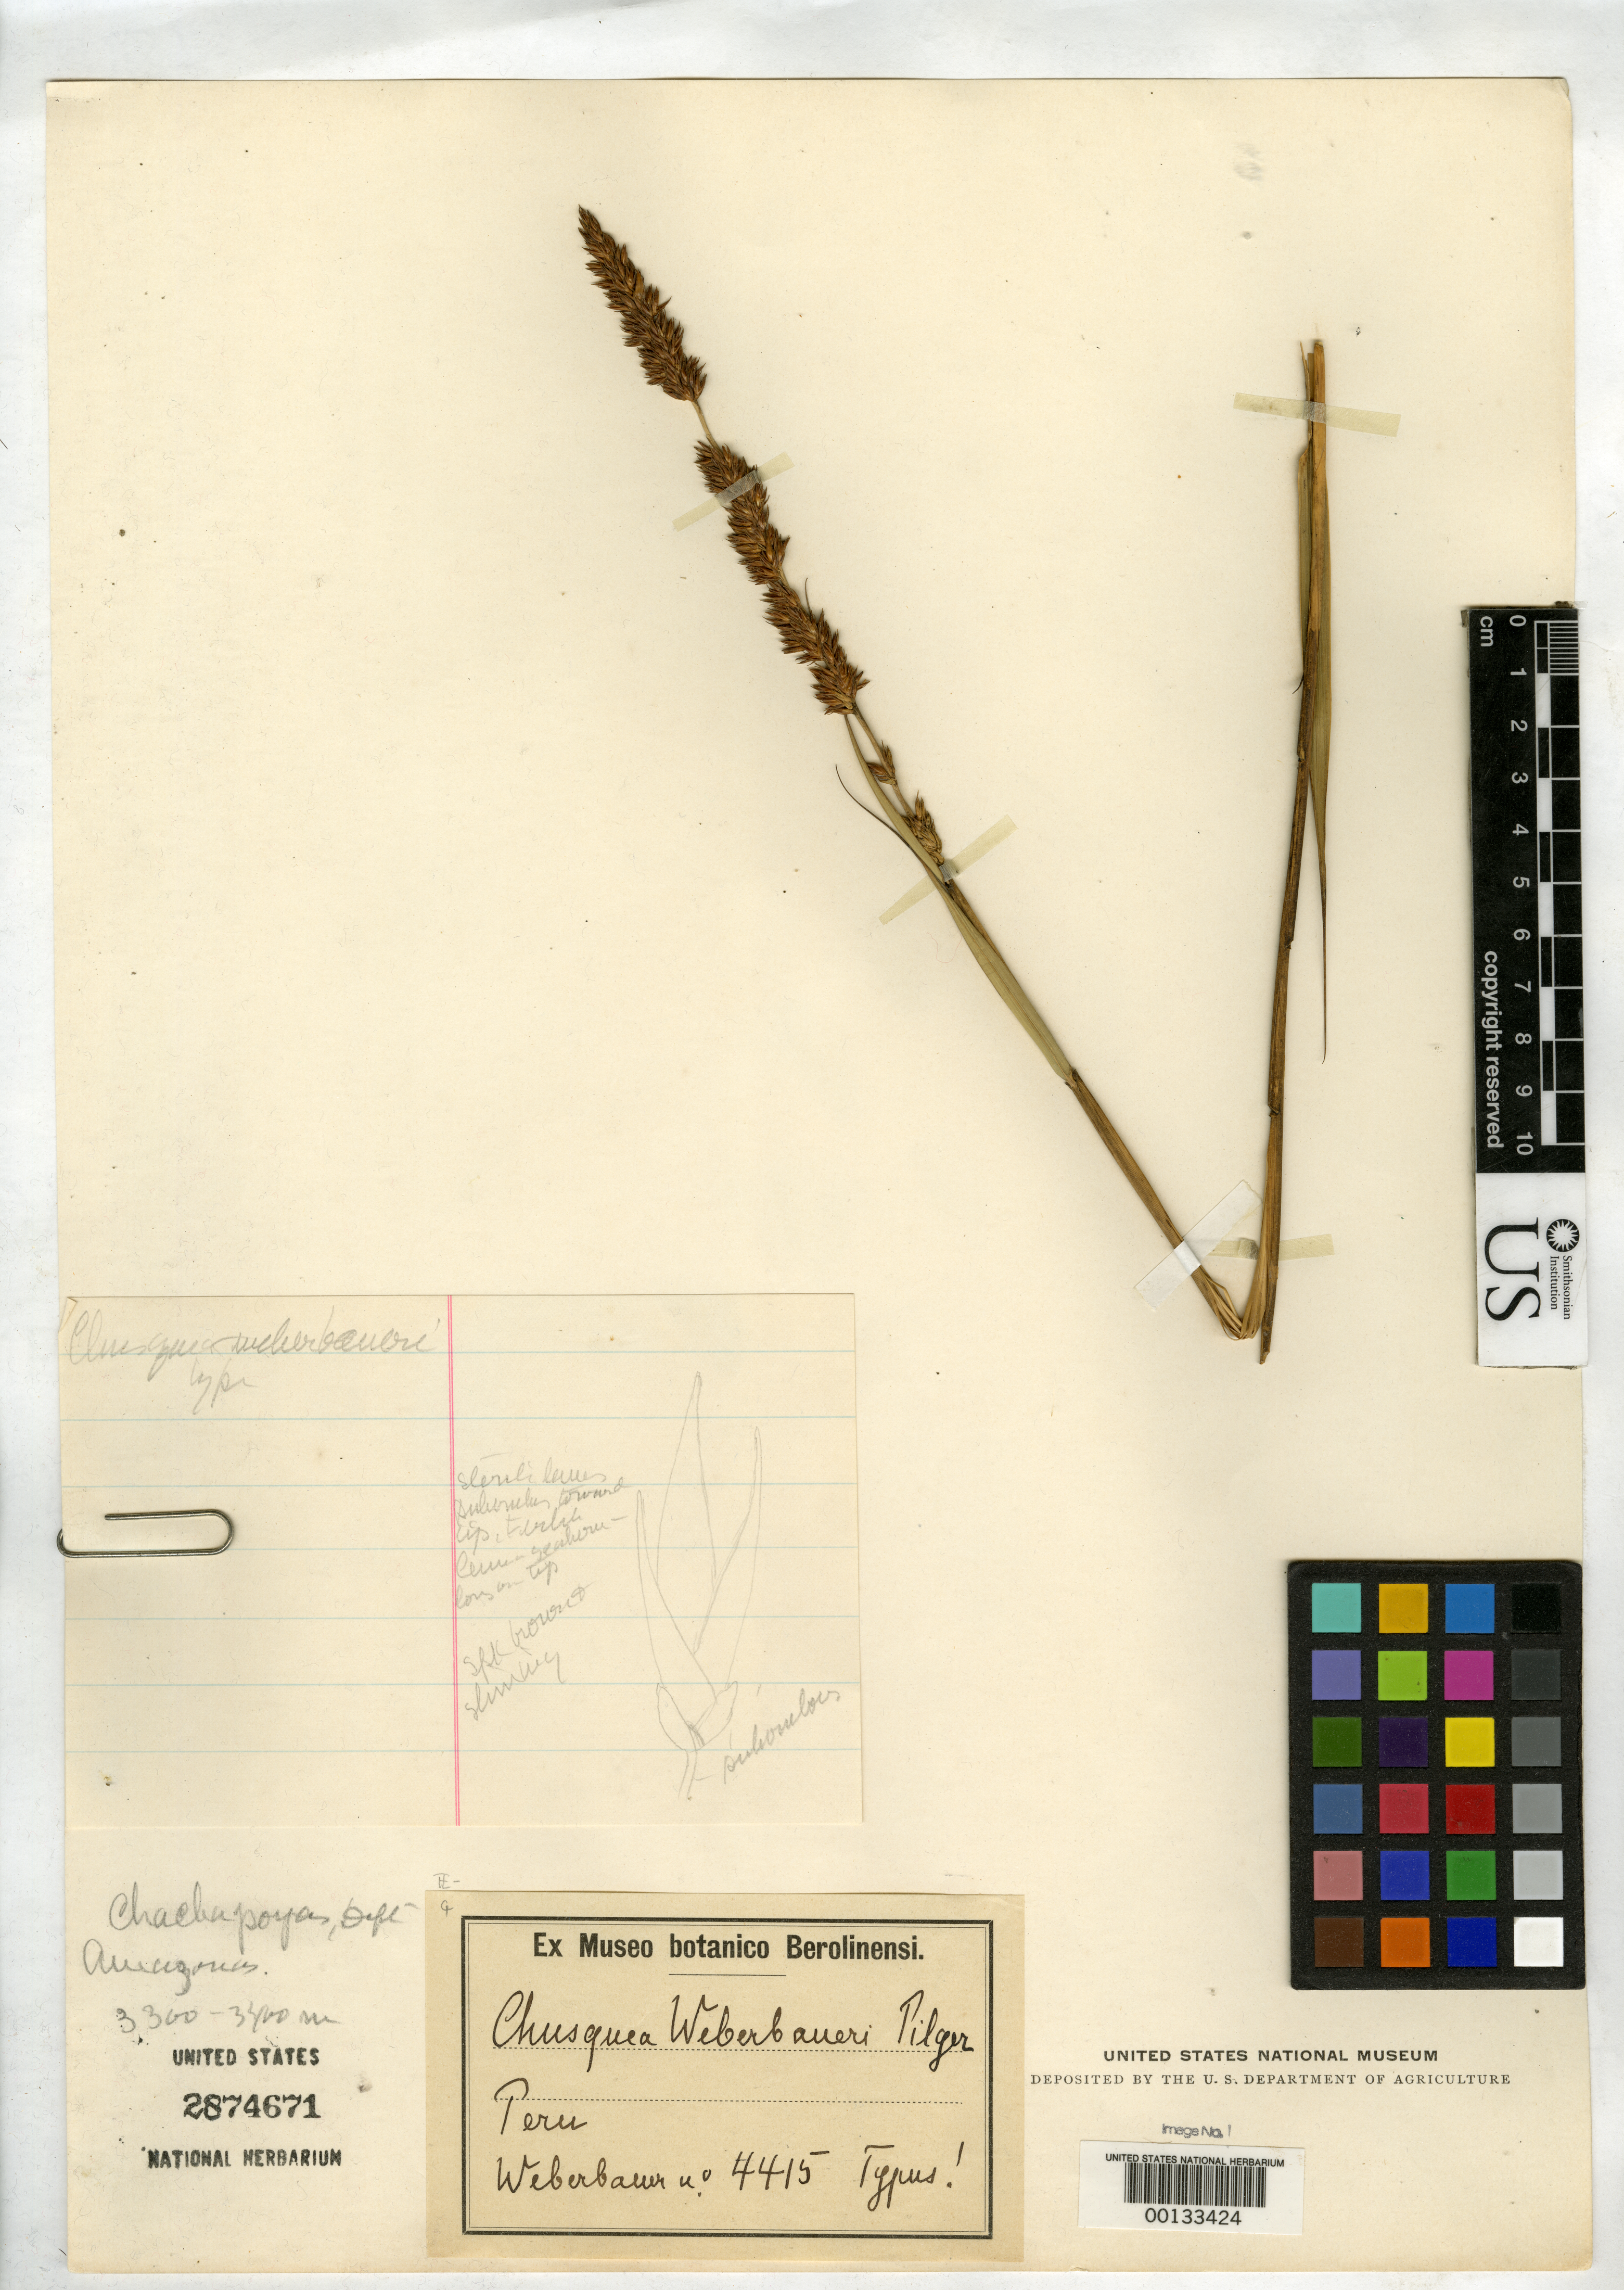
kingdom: Plantae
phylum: Tracheophyta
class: Liliopsida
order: Poales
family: Poaceae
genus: Chusquea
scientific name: Chusquea weberbaueri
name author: Pilg.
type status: Lectotype; Type Collection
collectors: A. Weberbauer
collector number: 4415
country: Peru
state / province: Amazonas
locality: Ad [?] Chachapoyas between Tambo Ventillas and Piscohuanama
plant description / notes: US has 2 duplicates of Weberbauer 4415, USNH 2874671 and 1127089, originally recorded as "lectotype" and "isolectotype", respectively. In her lectotypification, Clark cites lectotype at US but does not indicate by citation or annotation which of these 2 duplicates is the lectotype.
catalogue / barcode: US 2874671